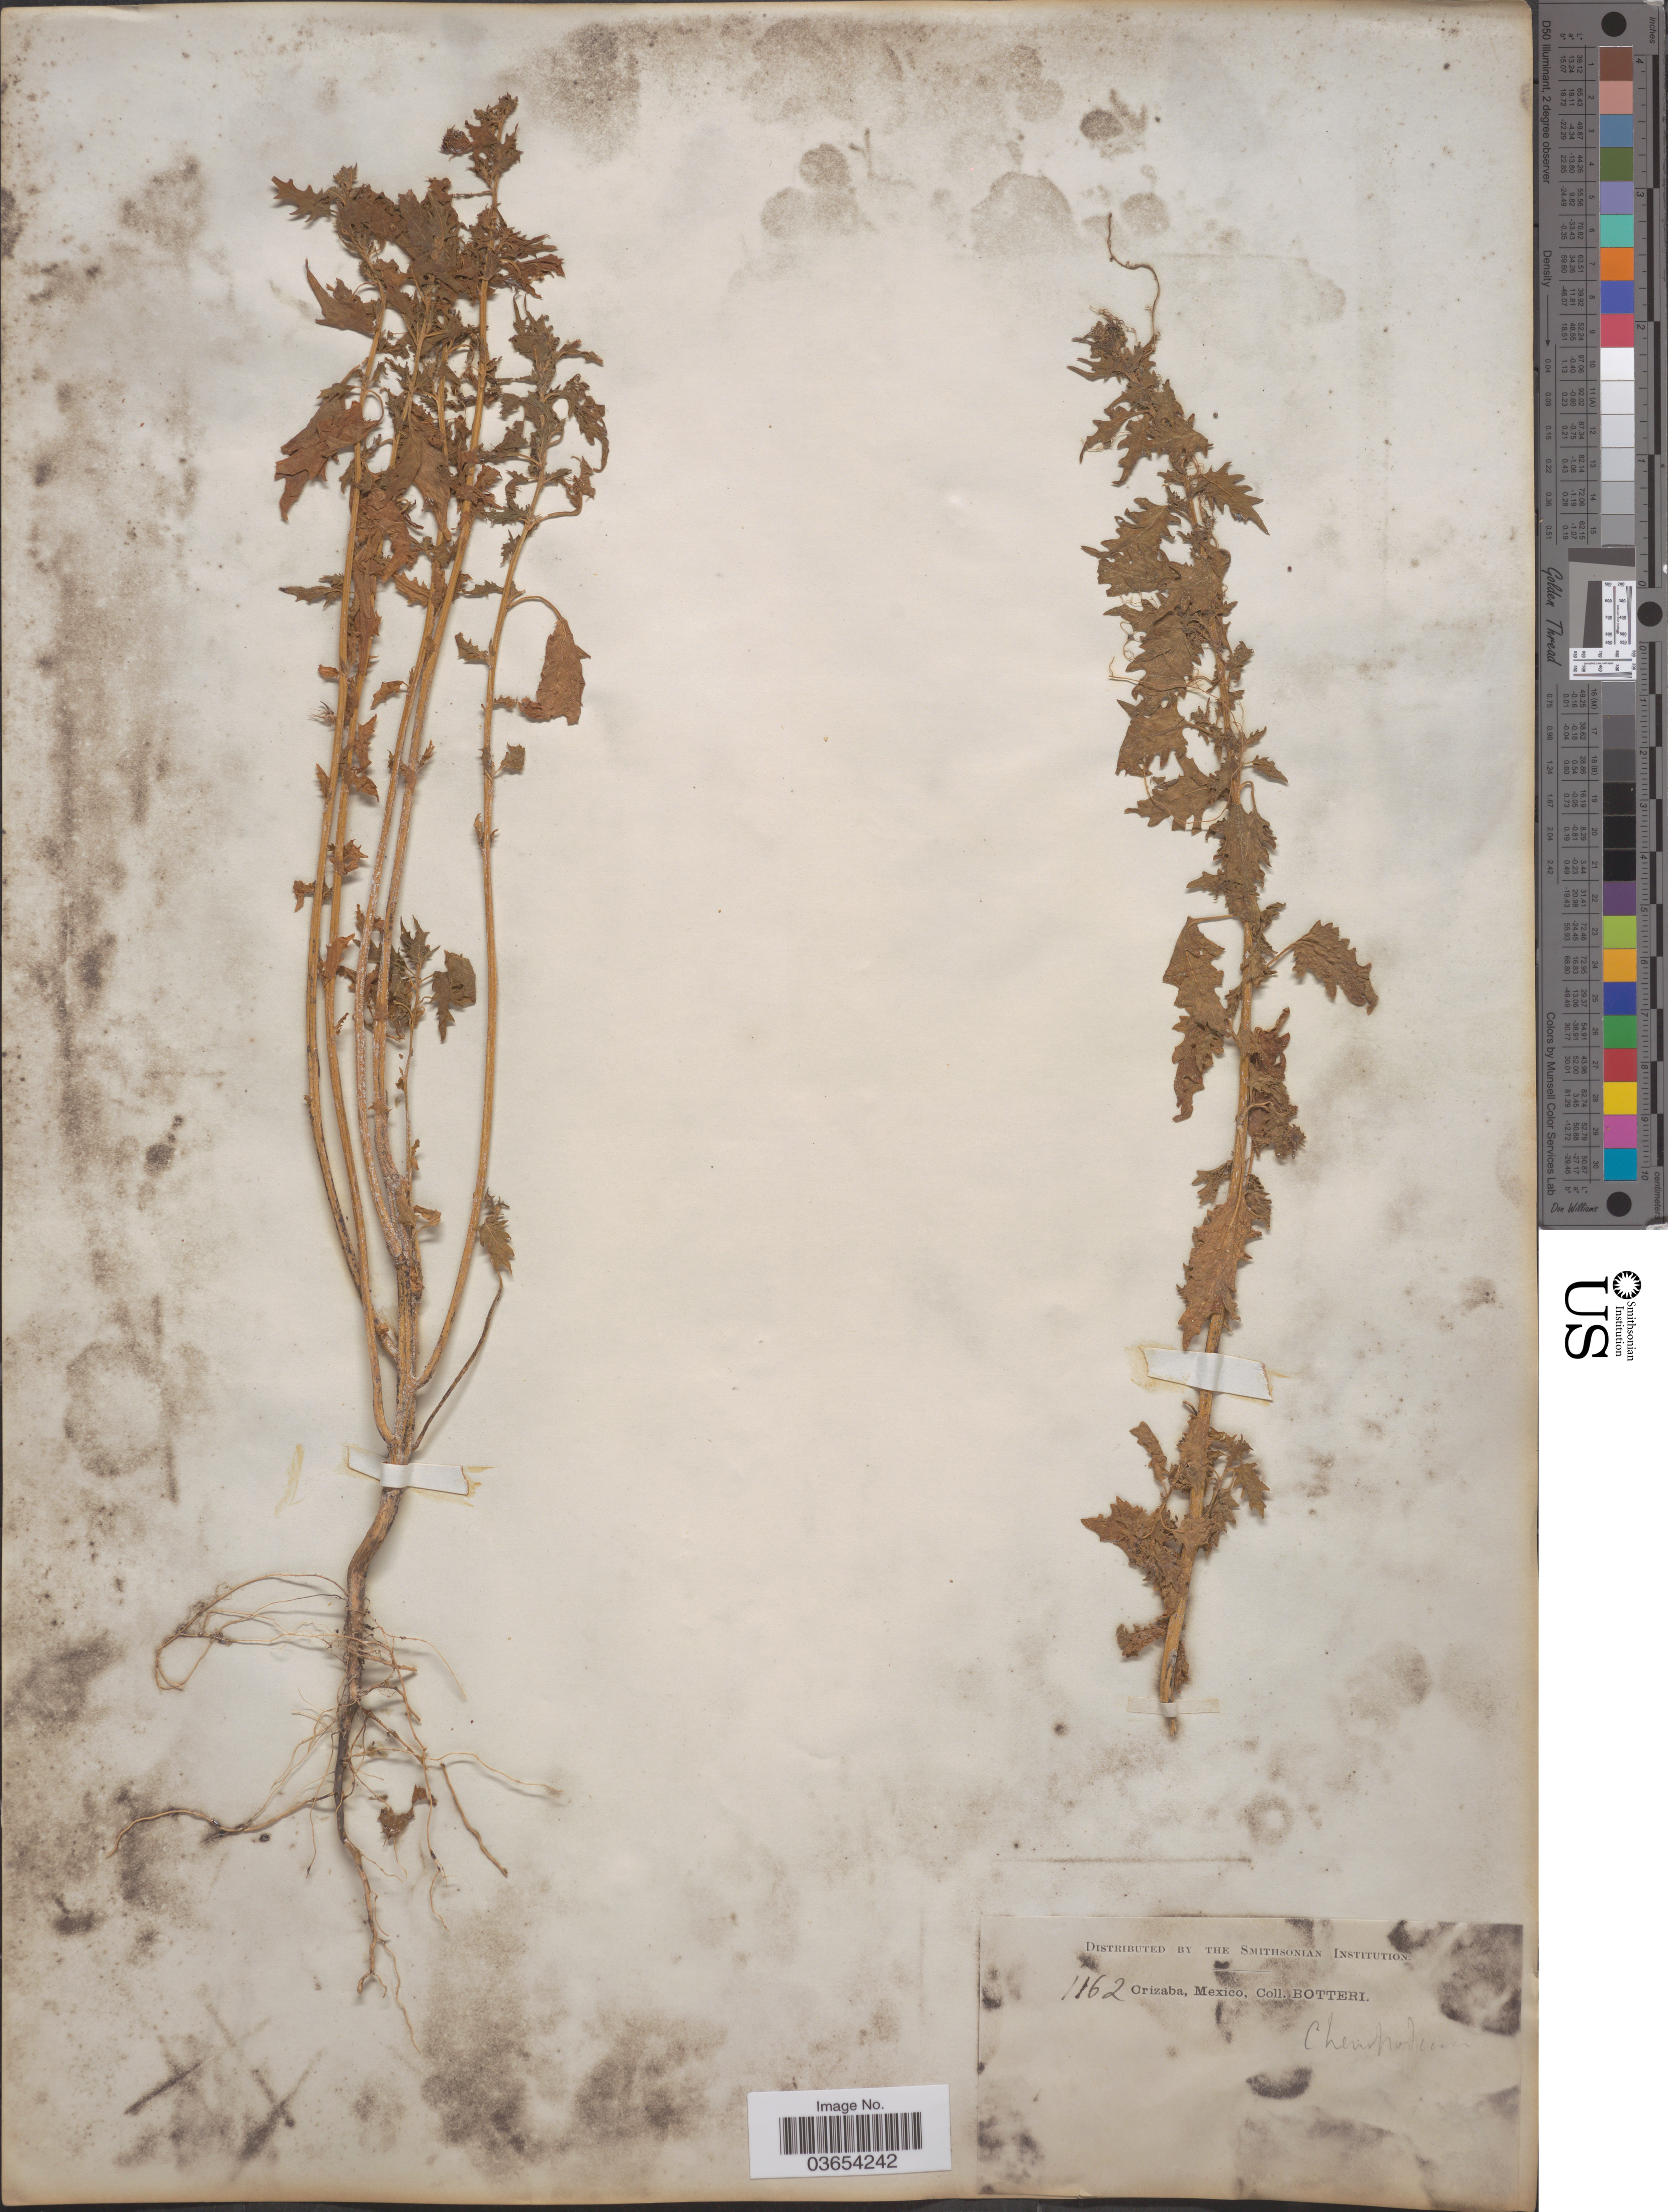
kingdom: Plantae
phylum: Tracheophyta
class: Magnoliopsida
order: Caryophyllales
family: Amaranthaceae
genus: Chenopodium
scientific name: Chenopodium incisum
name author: Poir.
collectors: -. Botteri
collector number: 1162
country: Mexico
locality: Orizaba.